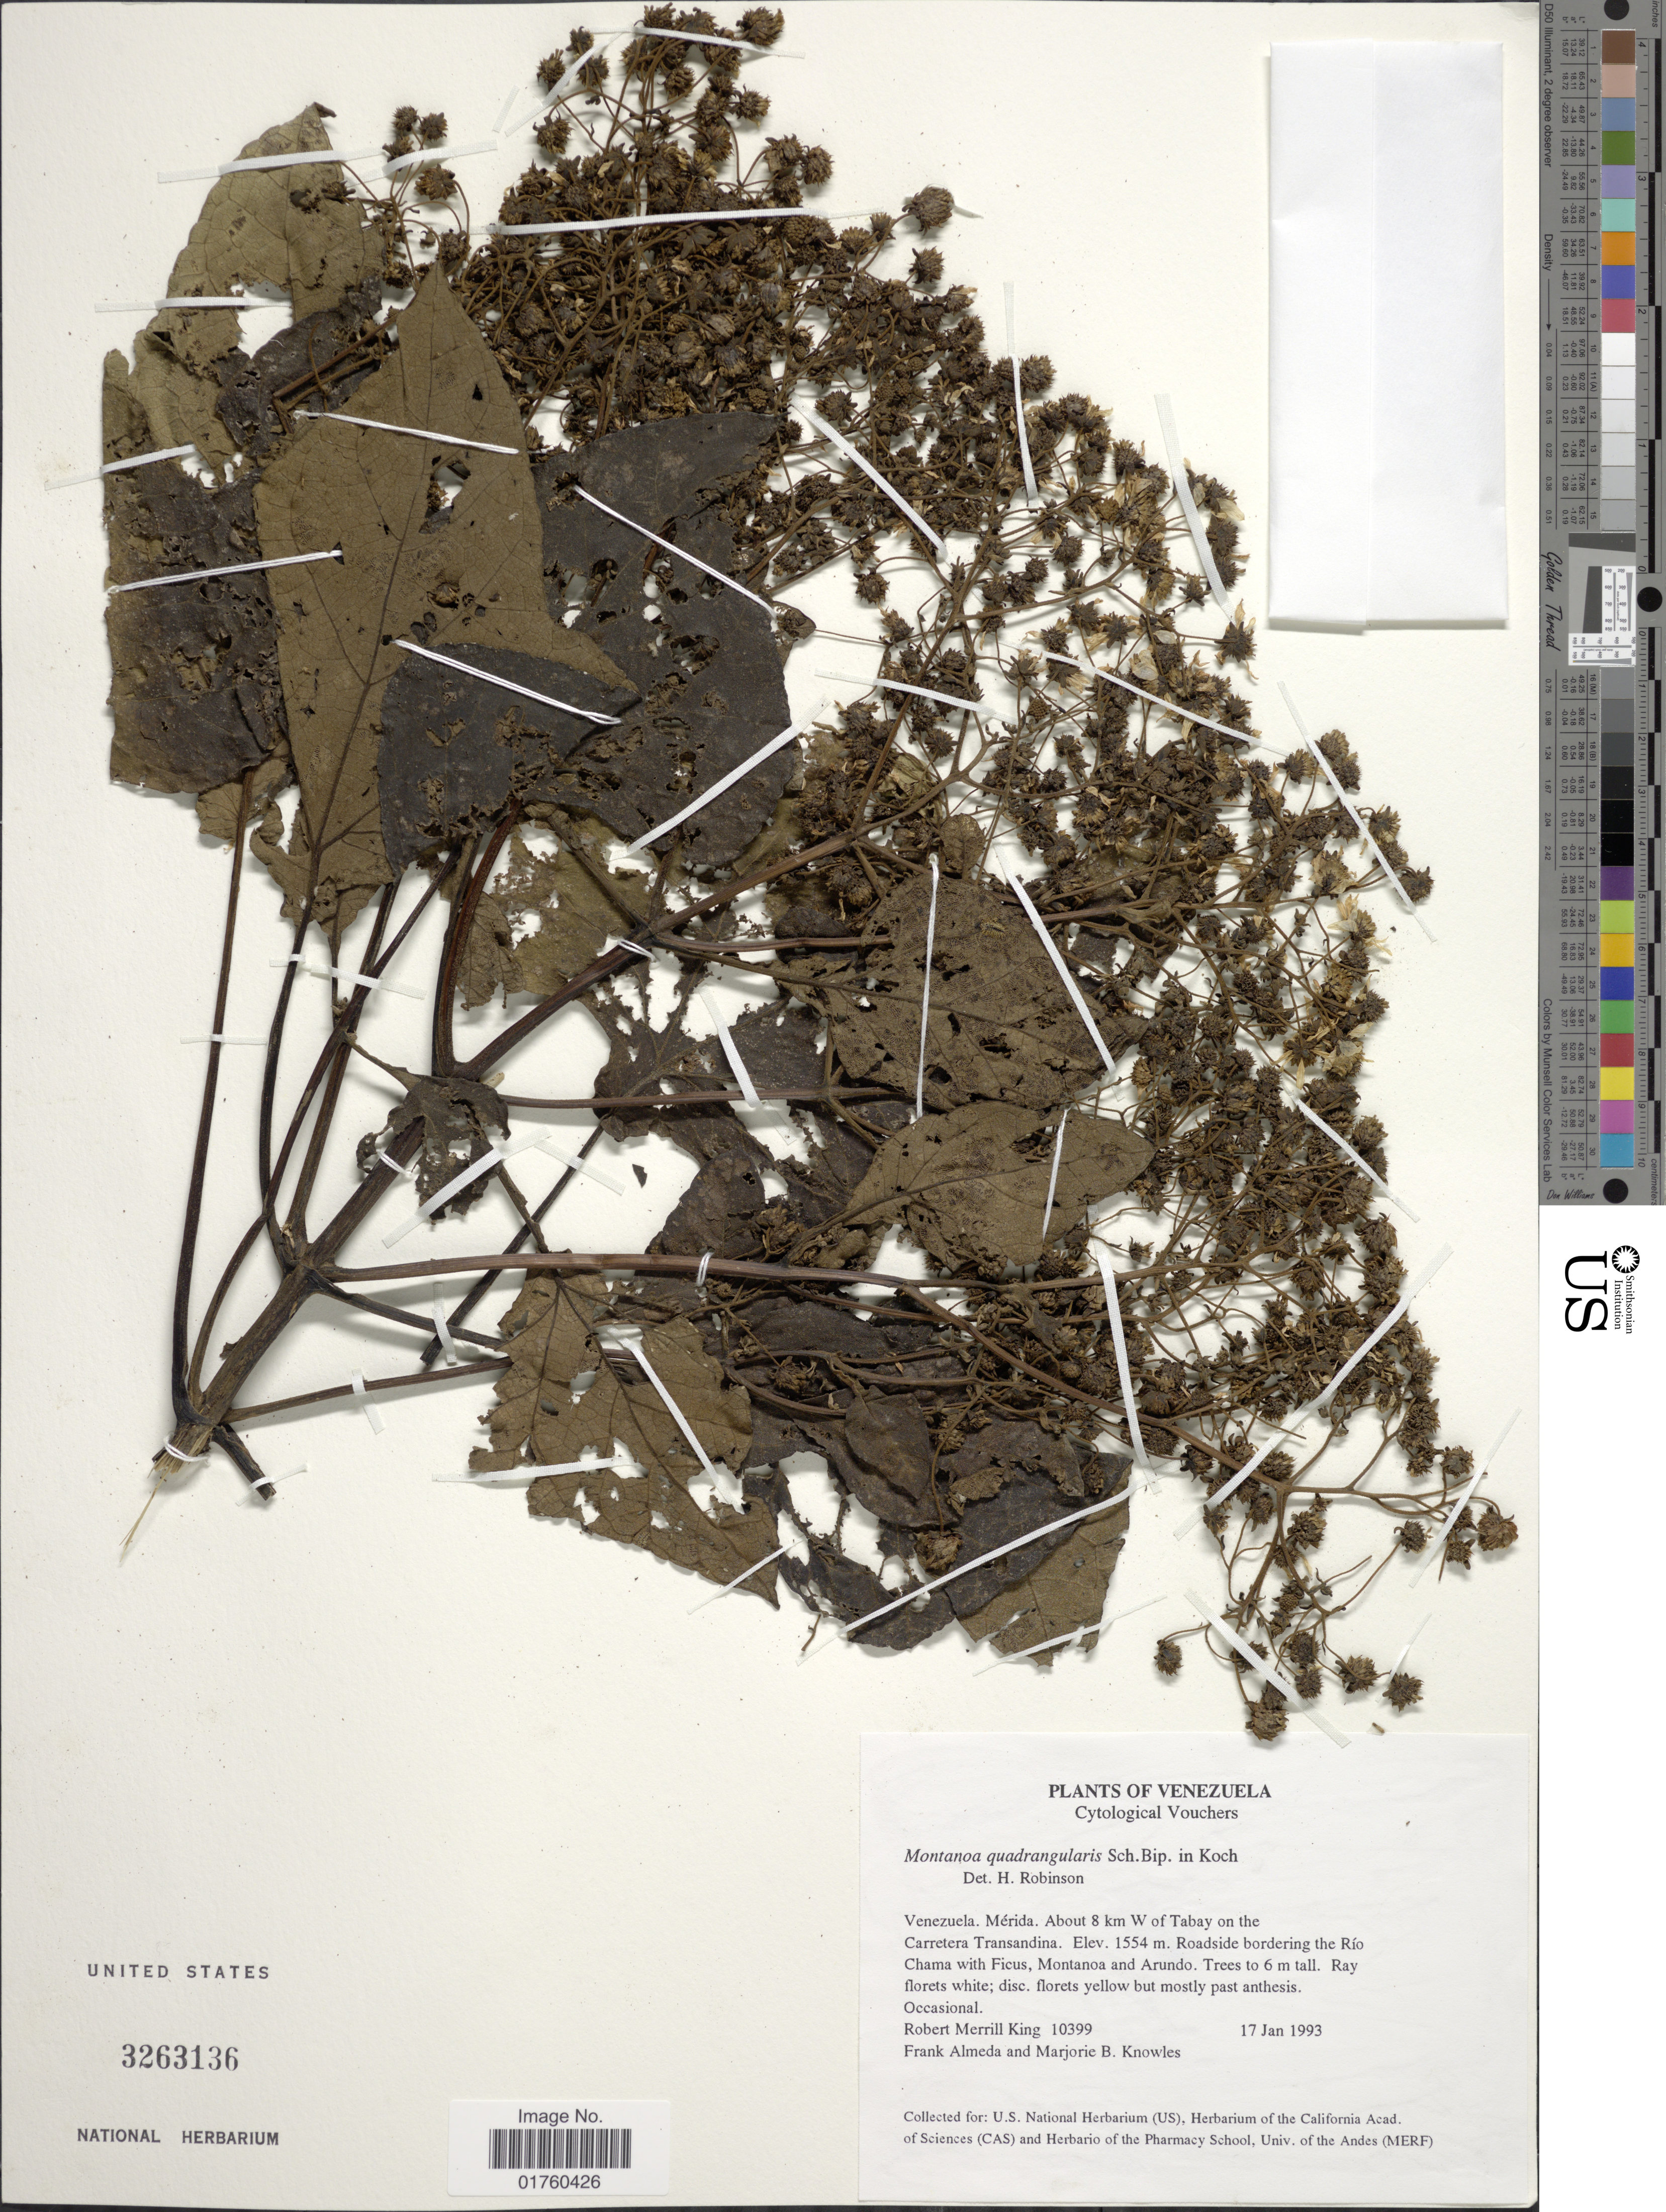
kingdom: Plantae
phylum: Tracheophyta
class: Magnoliopsida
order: Asterales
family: Asteraceae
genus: Montanoa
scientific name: Montanoa quadrangularis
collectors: R. M. King, F. Almeda & M. B. Knowles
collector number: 10399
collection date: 1993-01-17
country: Venezuela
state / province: Mérida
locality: About 8 km W of Tabay on the Carretera Transandina. Roadside bordering the Rio Chama with Ficus, Montanoa and Arundo. Cytological Vouchers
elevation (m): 1554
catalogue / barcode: US 3263136